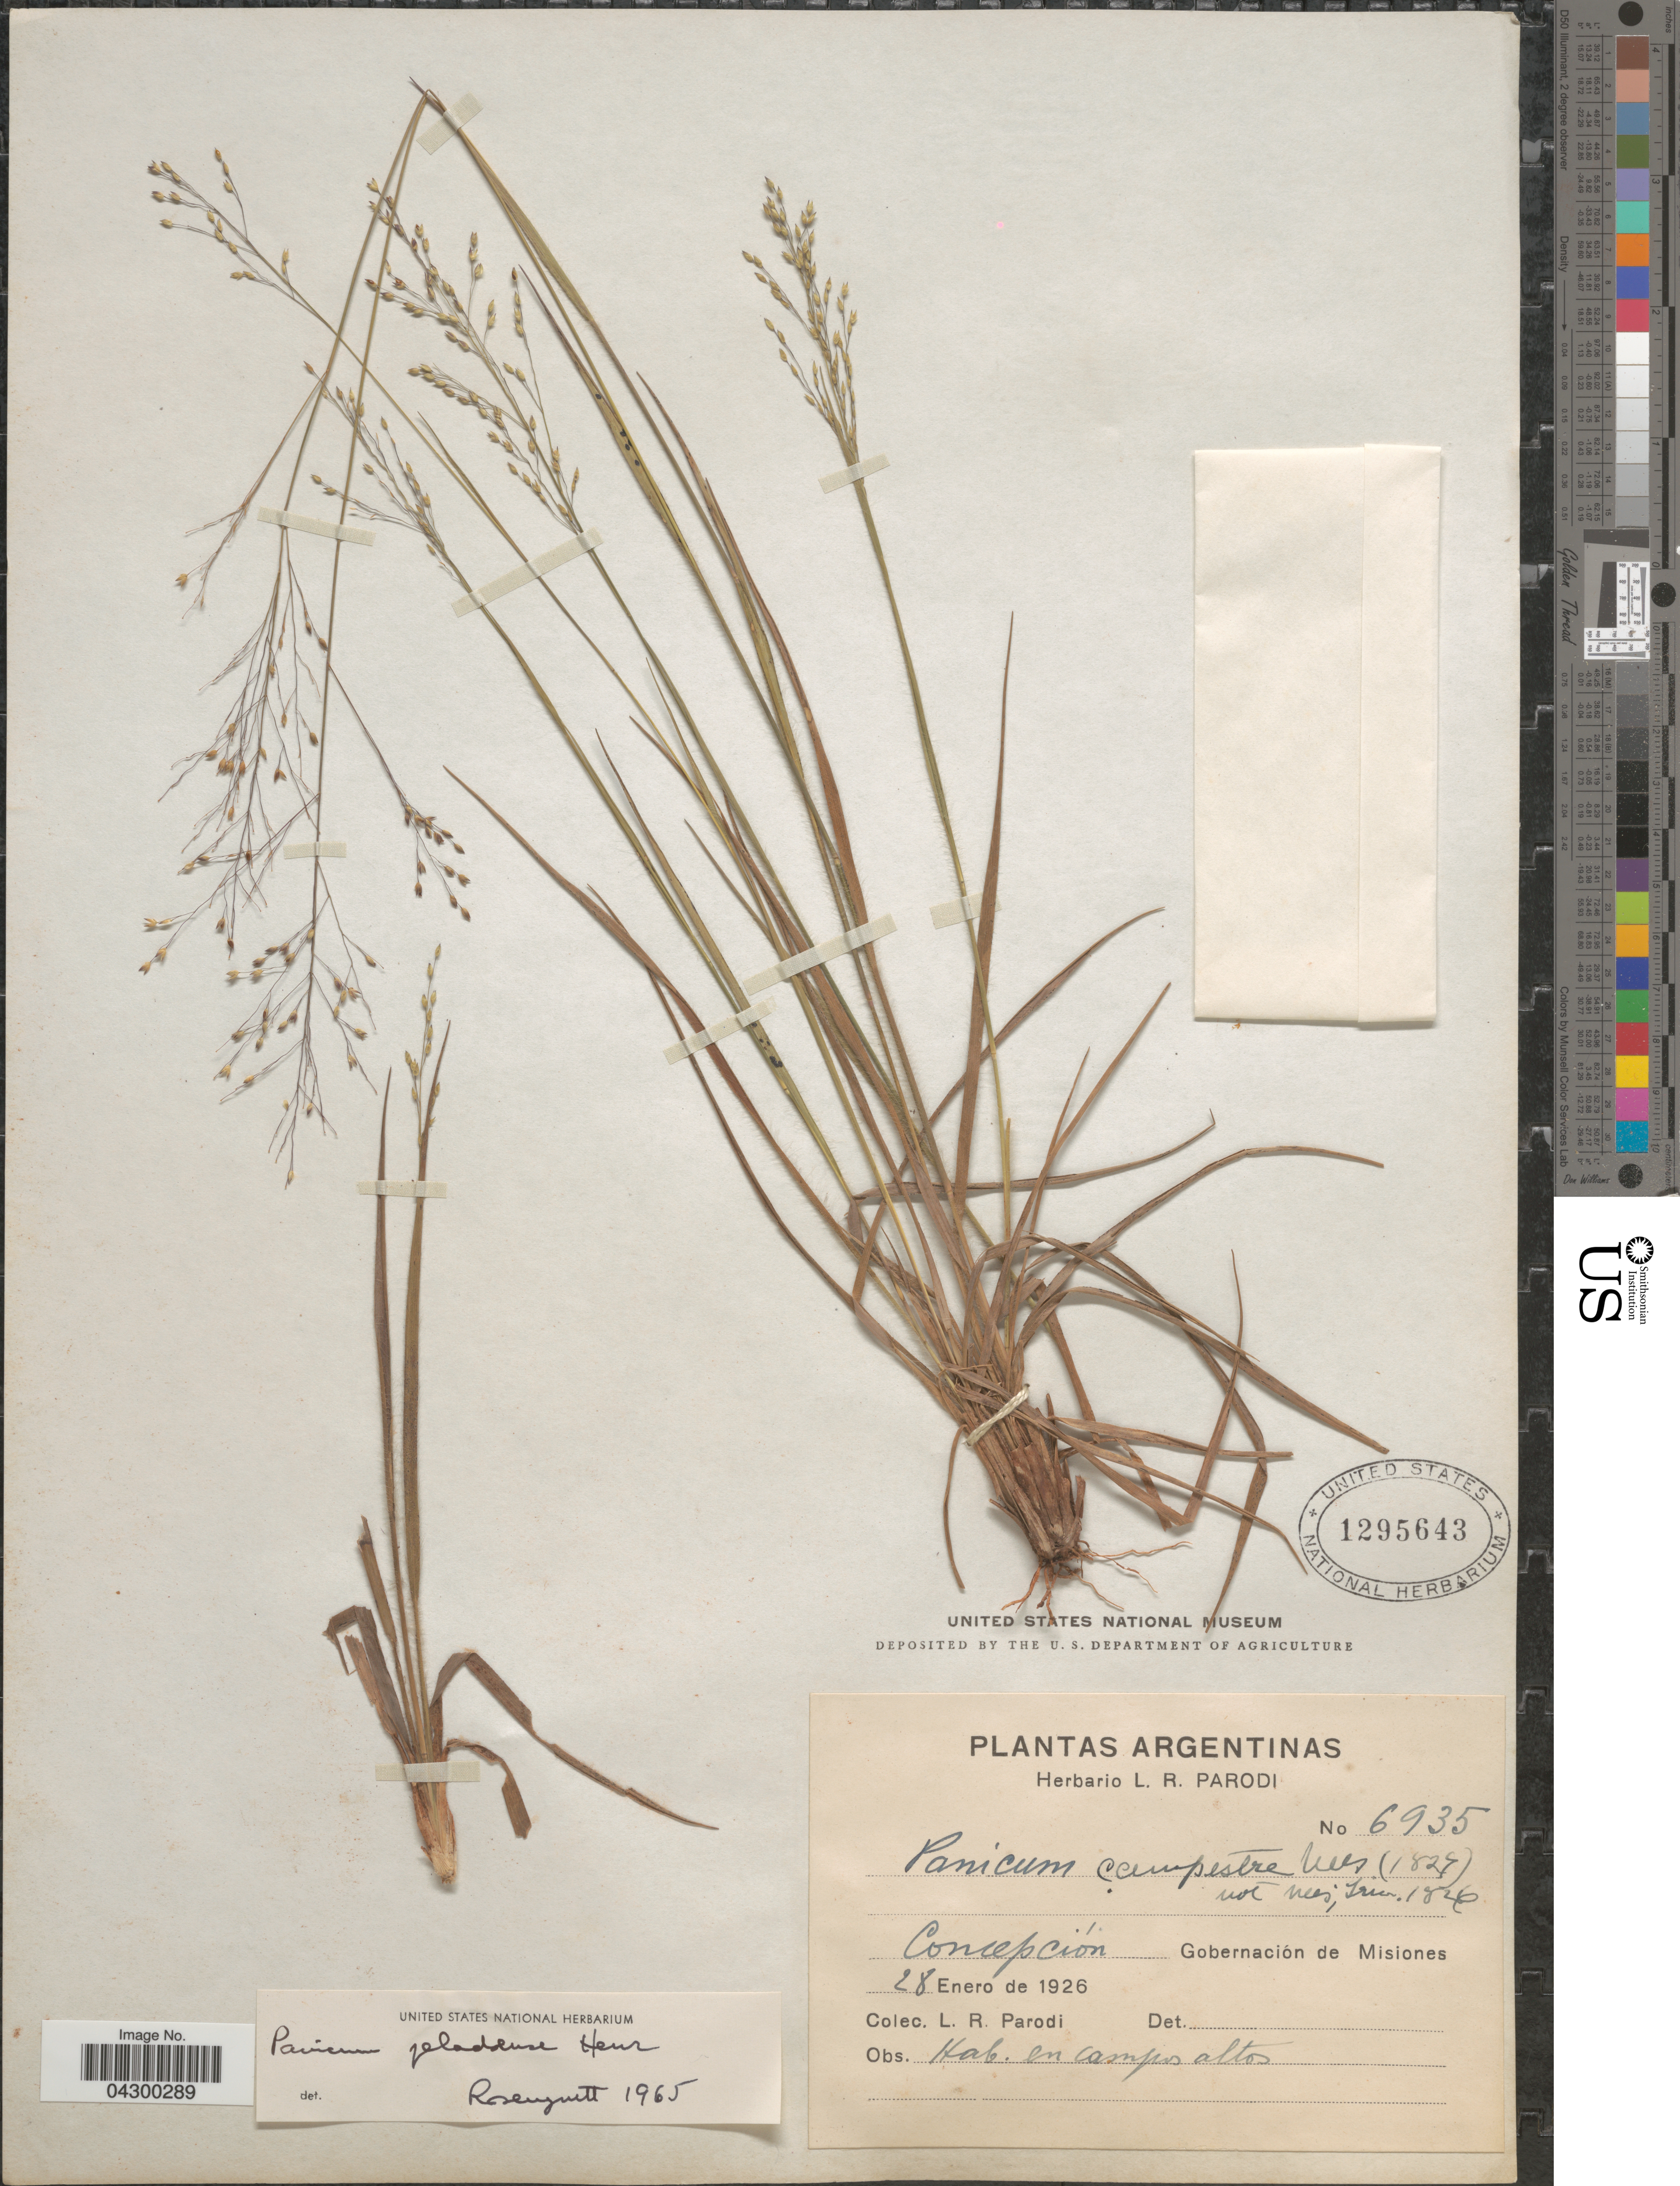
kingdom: Plantae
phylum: Tracheophyta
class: Liliopsida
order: Poales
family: Poaceae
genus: Panicum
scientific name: Panicum peladoense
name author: Henr.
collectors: L. R. Parodi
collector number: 6935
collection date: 1926-01-28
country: Argentina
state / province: Misiones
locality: Concepción. Gobernación de Misiones.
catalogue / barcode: US 1295643